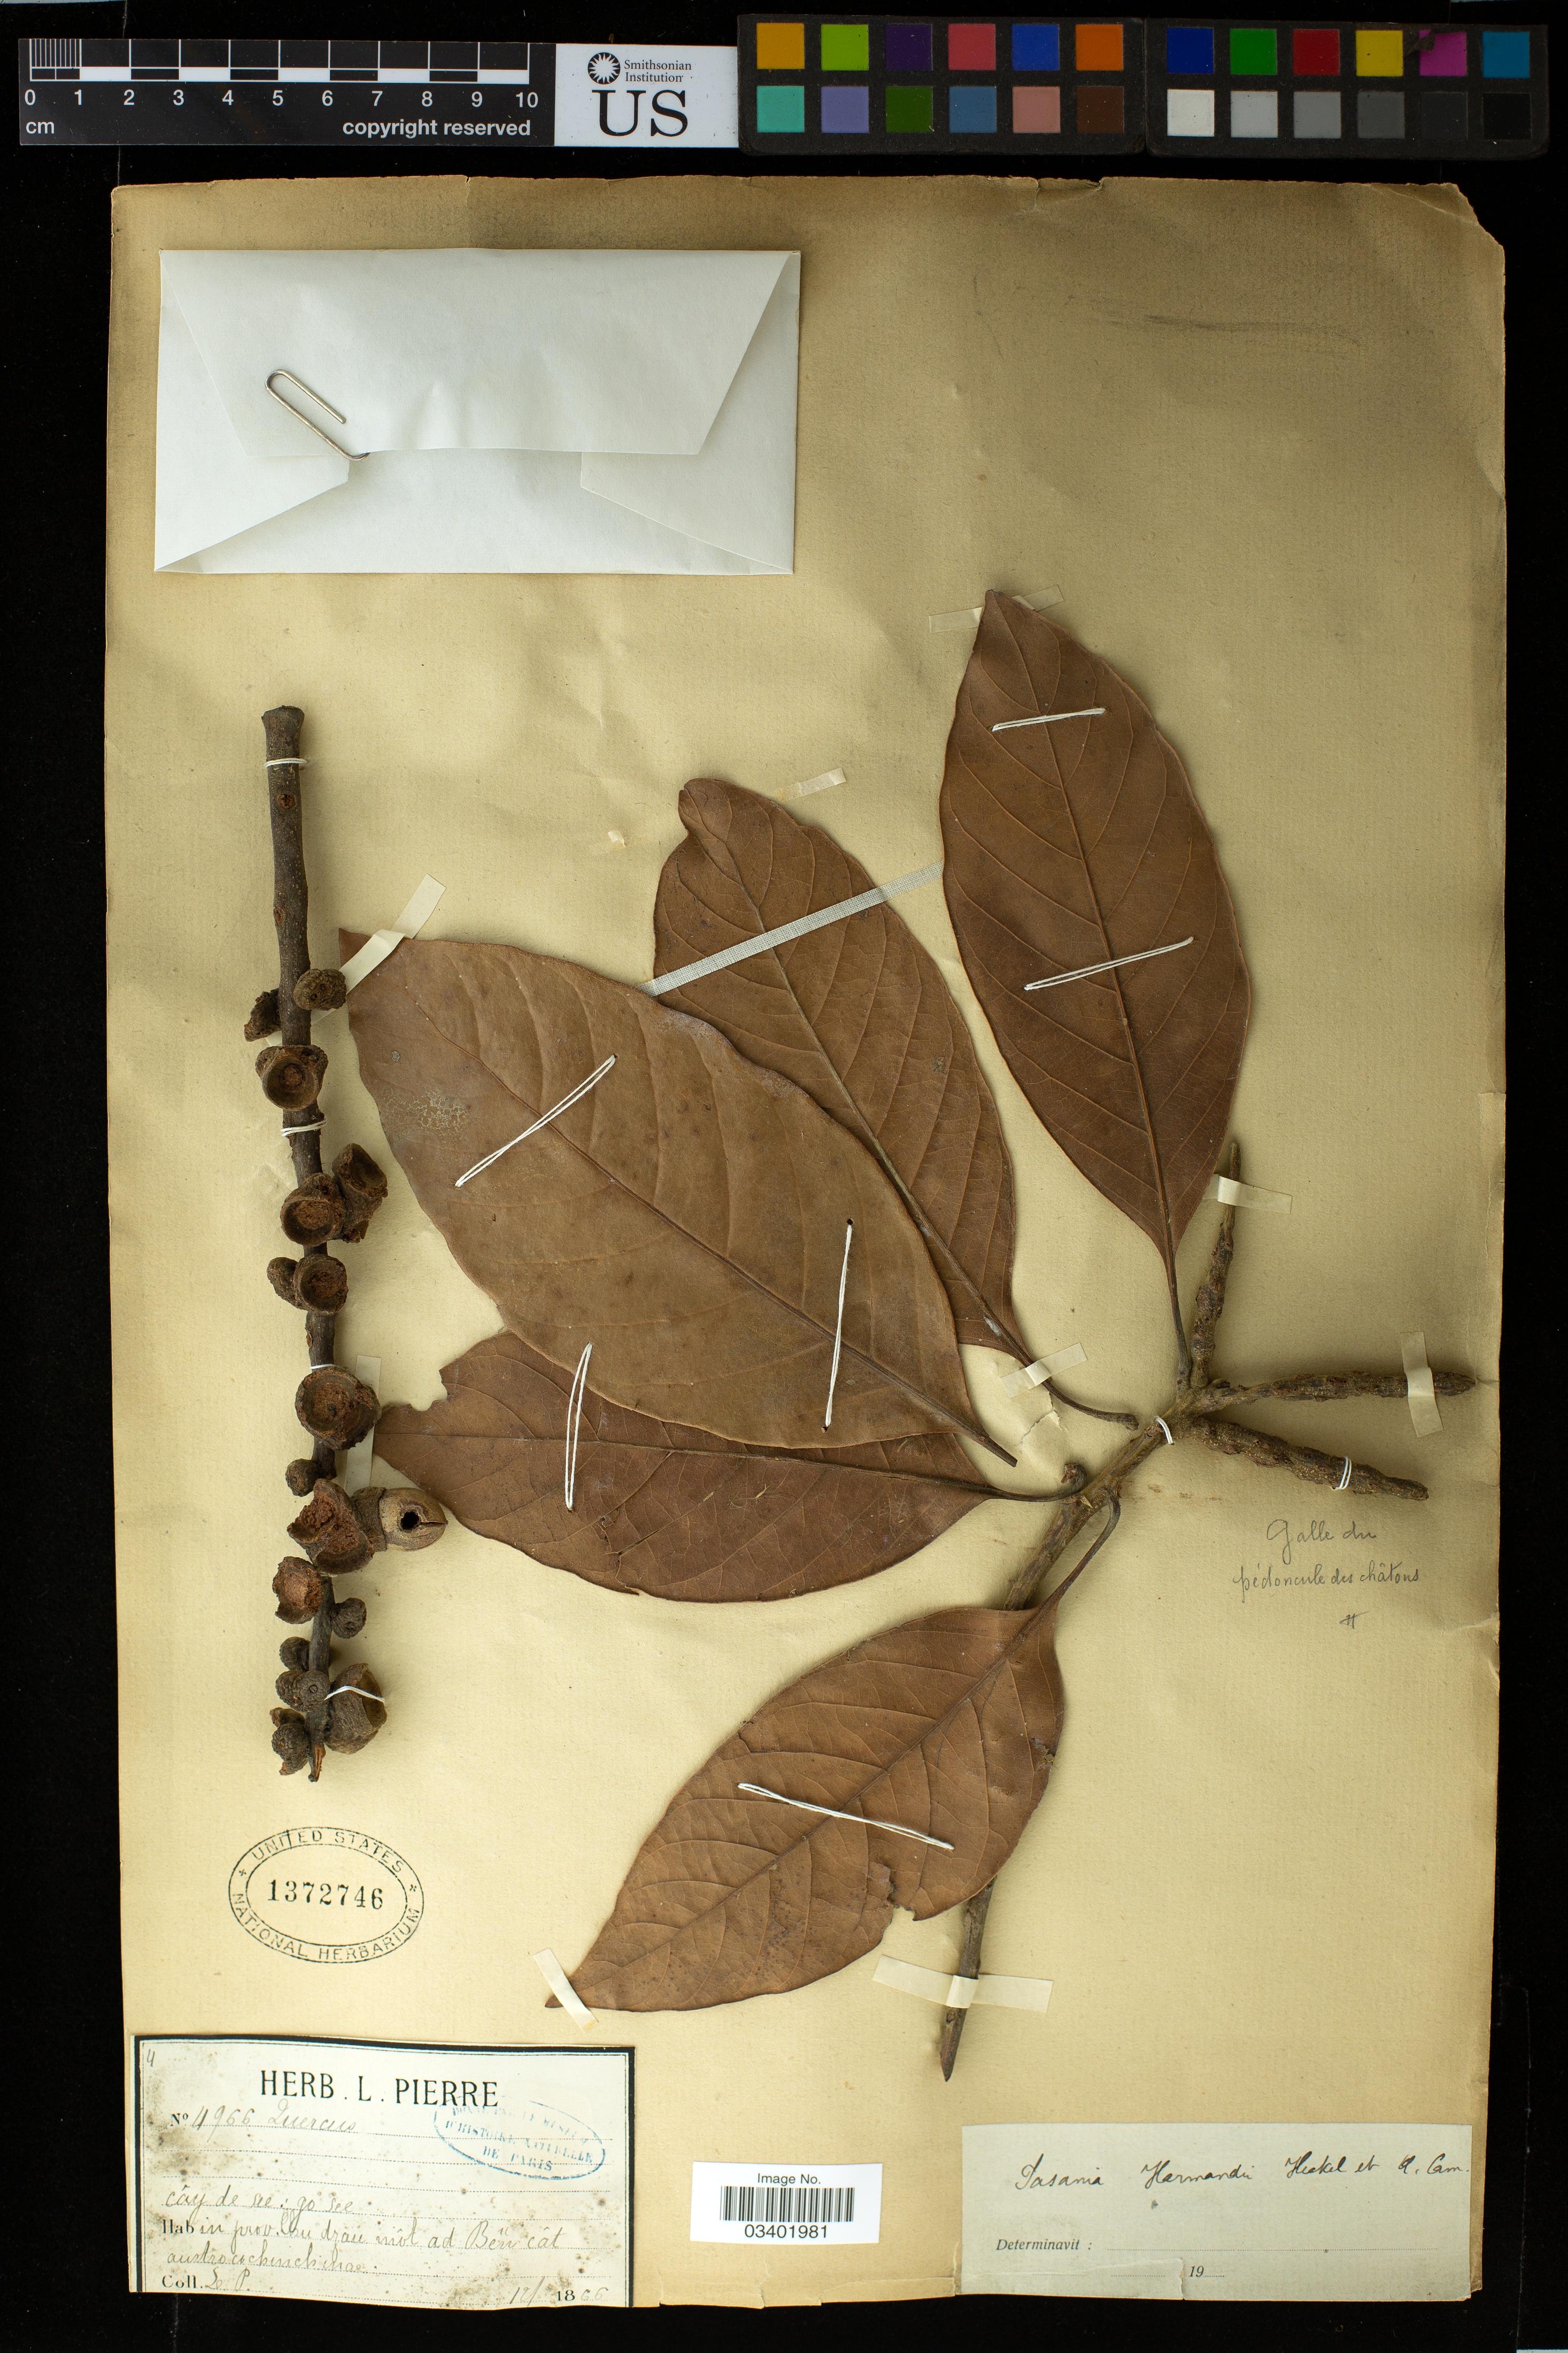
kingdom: Plantae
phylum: Tracheophyta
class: Magnoliopsida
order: Fagales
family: Fagaceae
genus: Lithocarpus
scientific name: Lithocarpus harmandii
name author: (Hickel & A. Camus) A. Camus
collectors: L. Pierre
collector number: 4966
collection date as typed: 14 1866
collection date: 1866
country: Vietnam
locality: cay de see: go see, in prov. Chu drau mot ad Beri*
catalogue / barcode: US 1372746